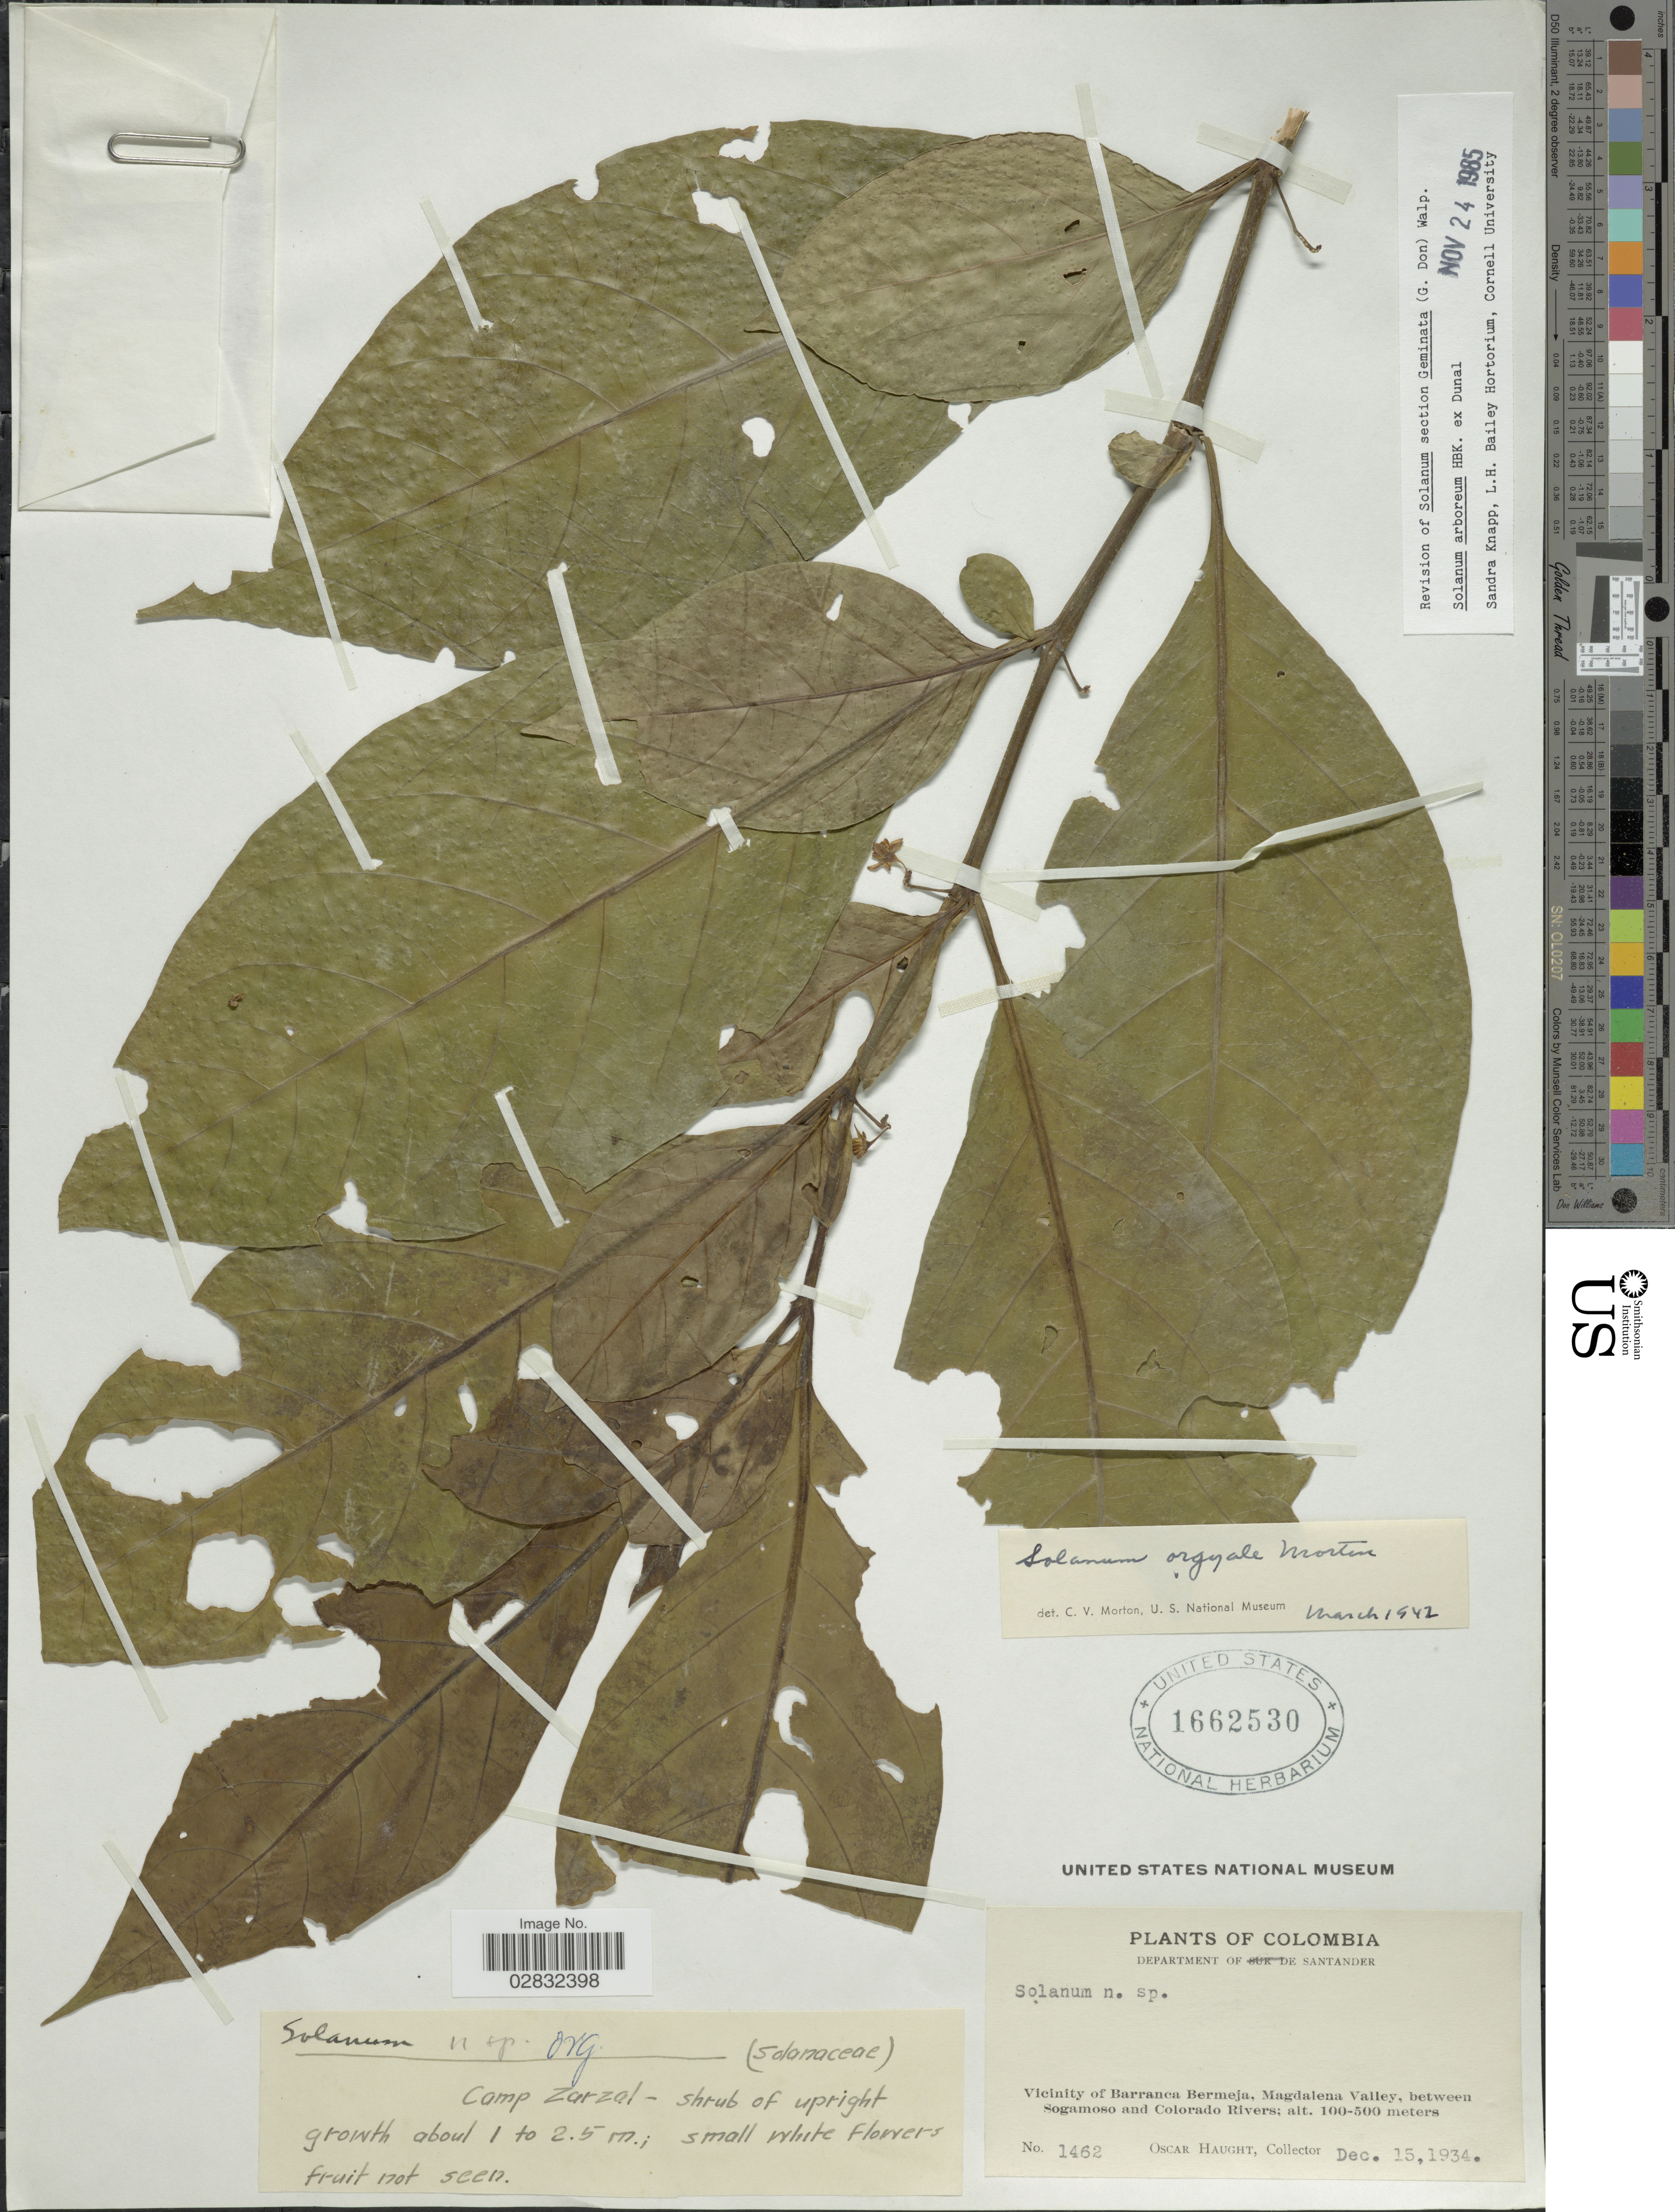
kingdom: Plantae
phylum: Tracheophyta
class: Magnoliopsida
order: Solanales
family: Solanaceae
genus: Solanum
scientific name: Solanum arboreum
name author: Dunal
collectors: O. Haught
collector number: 1462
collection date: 1934-11-15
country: Colombia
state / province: Santander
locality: Department of Santander, Vicinity of Barranca Bermeja, Magdalena Valley, between Sogamoso and Colorado Rivers, Camp Zarzal.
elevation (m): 100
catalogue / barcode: US 1662530